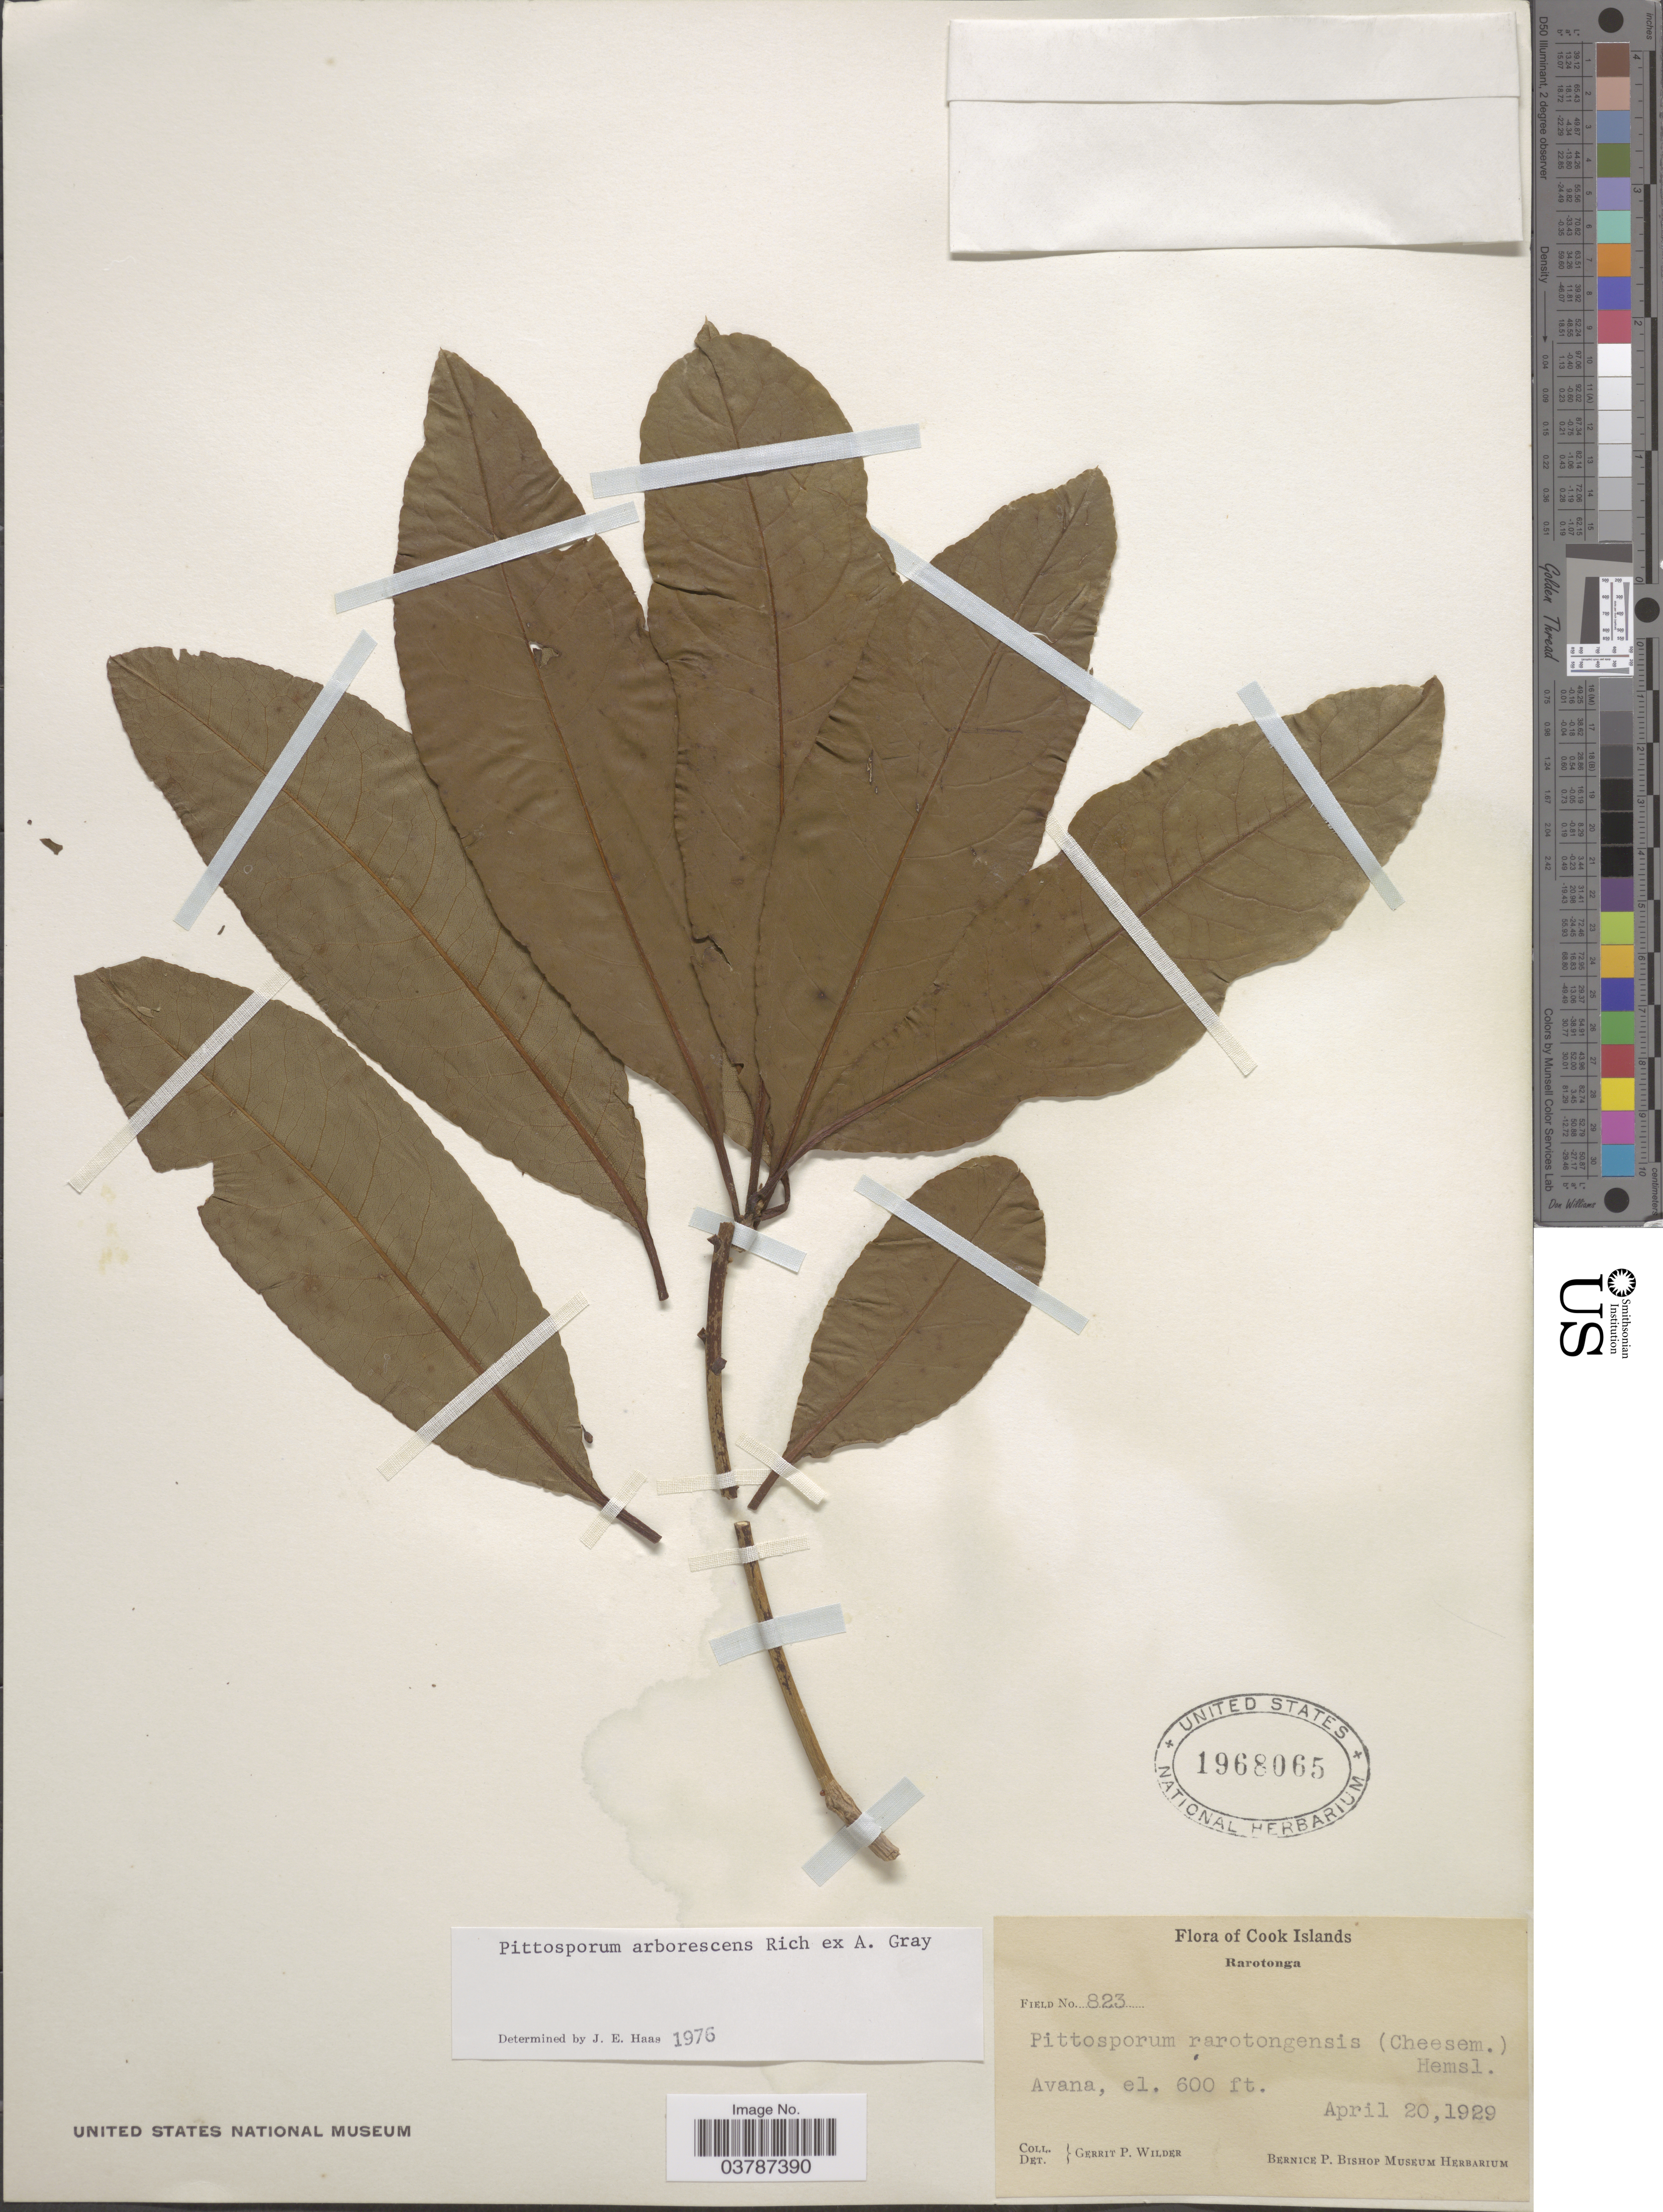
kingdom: Plantae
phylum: Tracheophyta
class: Magnoliopsida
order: Apiales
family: Pittosporaceae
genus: Pittosporum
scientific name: Pittosporum arborescens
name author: Rich. ex A. Gray in Wilkes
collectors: G. Wilder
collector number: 823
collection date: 1929-04-20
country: Cook Islands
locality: Rarotonga. Avana.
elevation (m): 183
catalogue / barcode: US 1968065